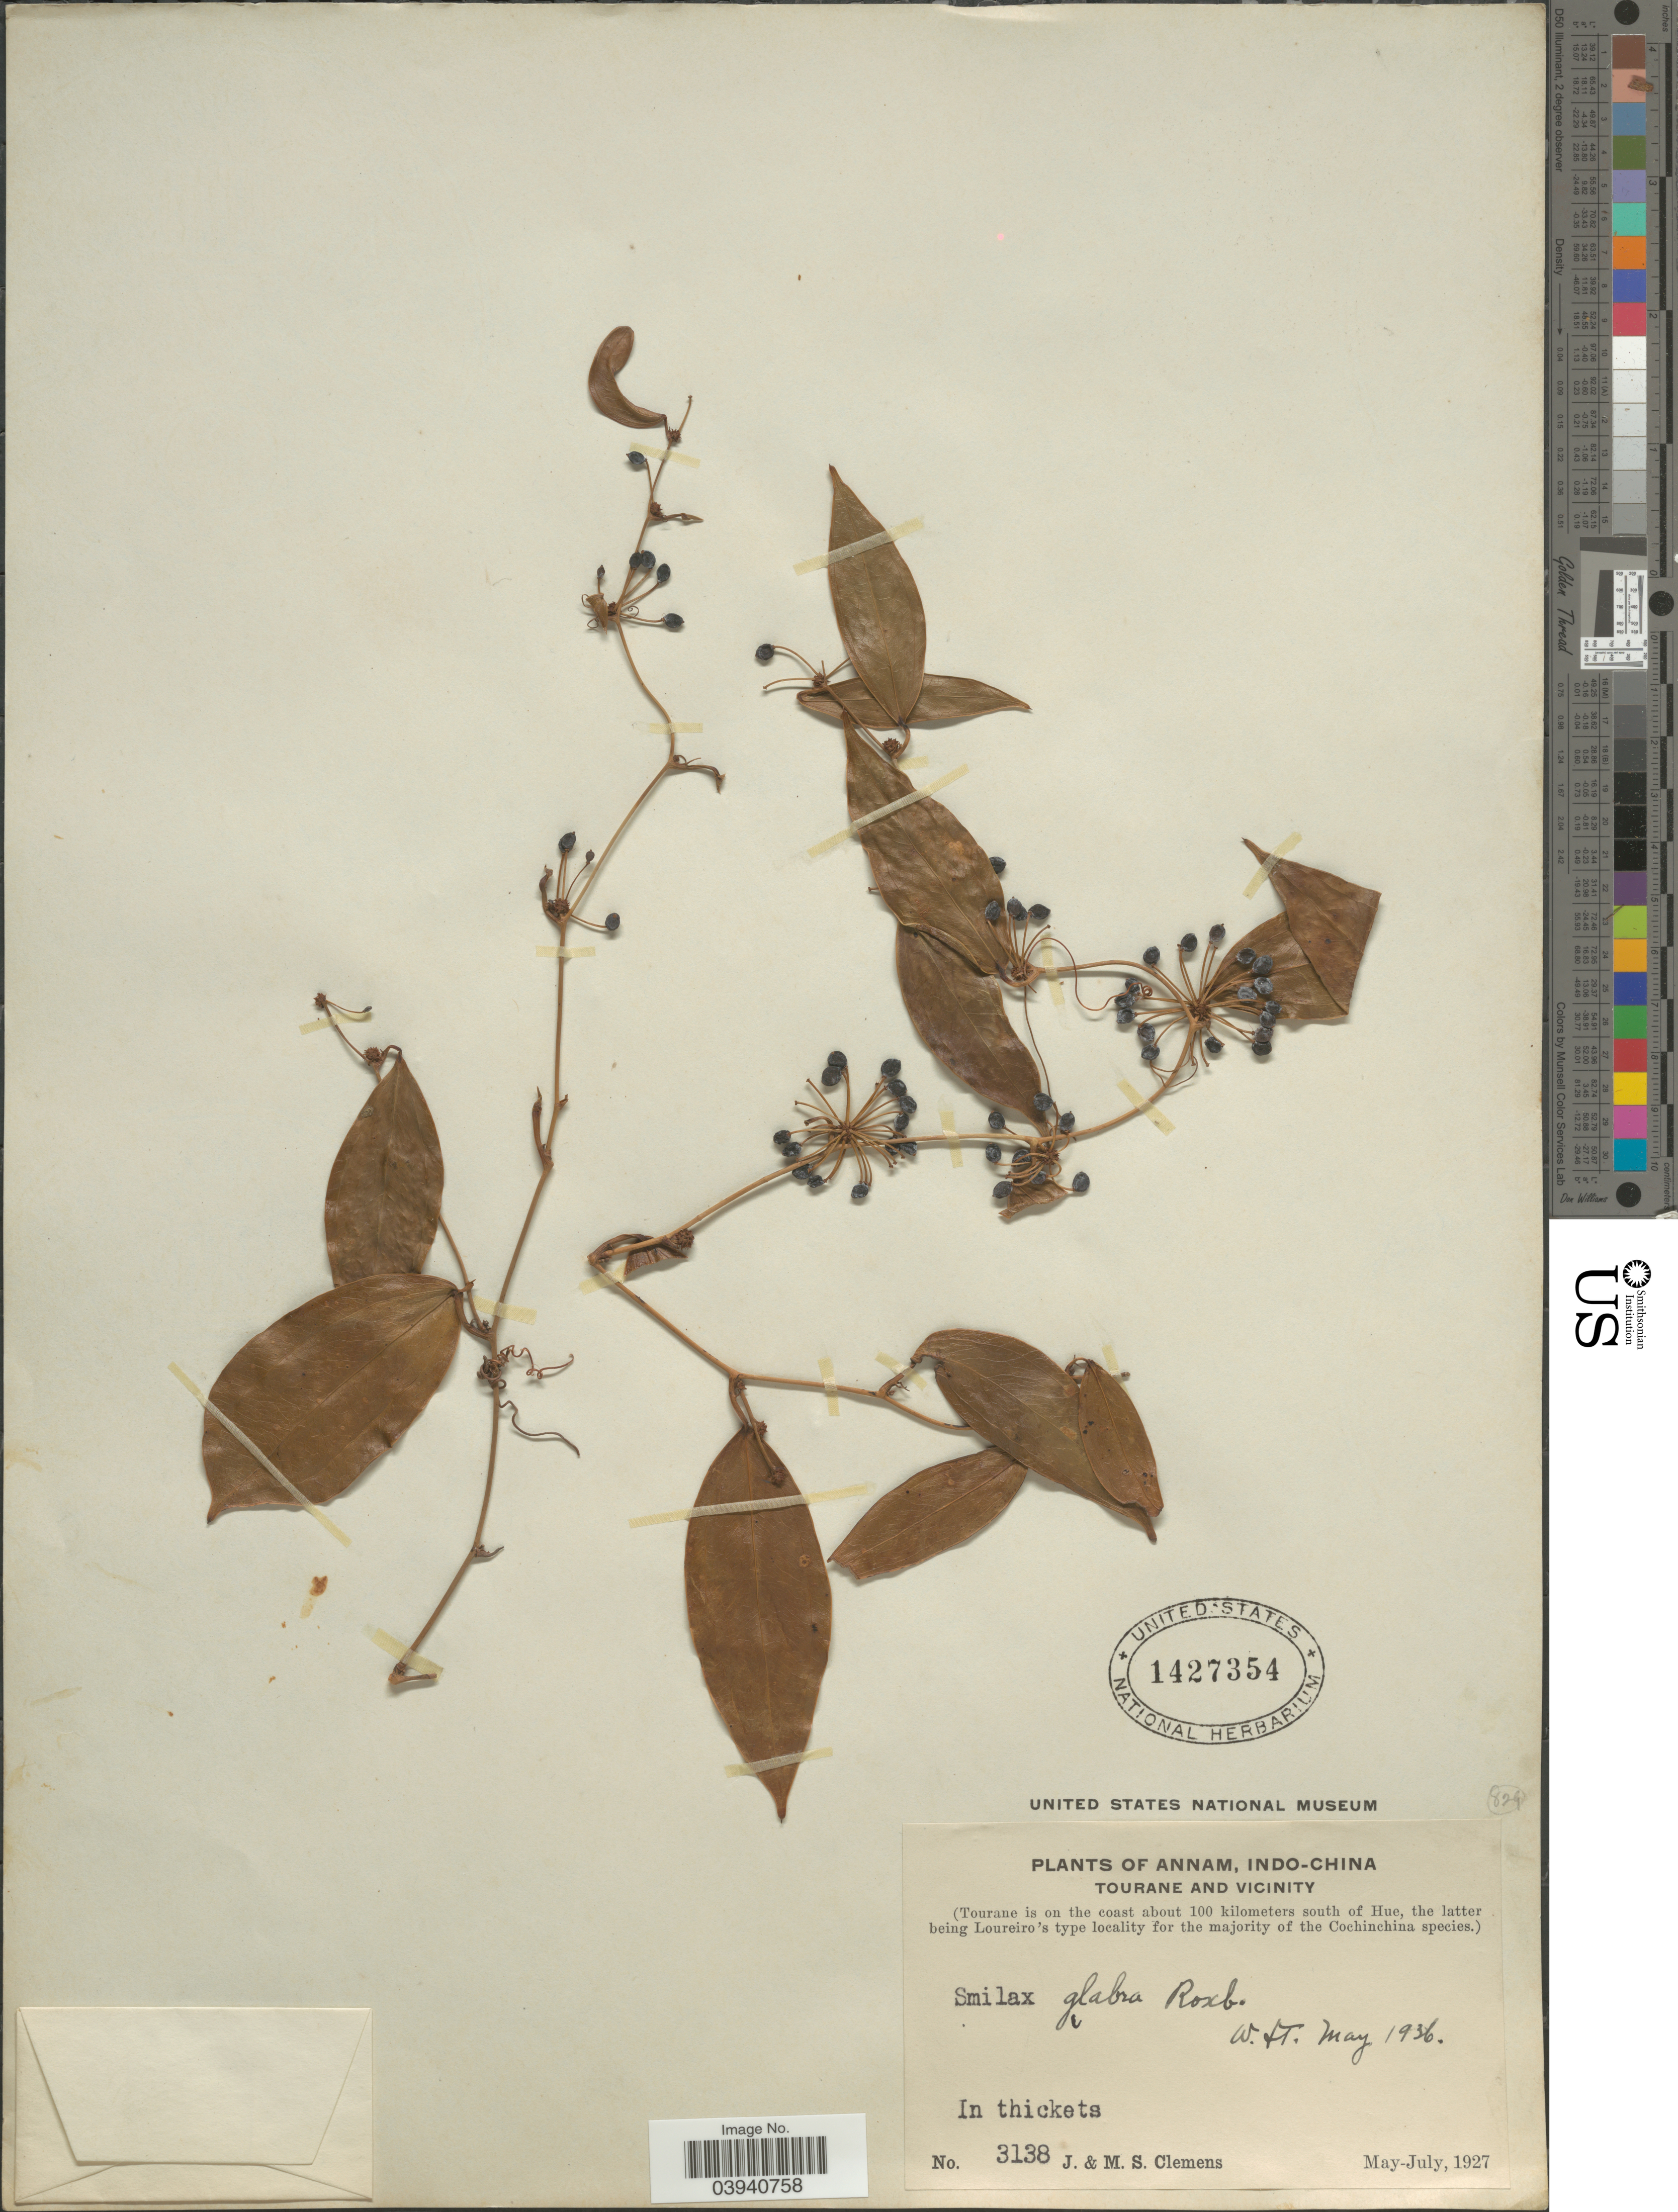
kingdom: Plantae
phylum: Tracheophyta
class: Liliopsida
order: Liliales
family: Smilacaceae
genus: Smilax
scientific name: Smilax glabra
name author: Roxb.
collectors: J. Clemens & M. S. Clemens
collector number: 3138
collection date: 1927-05/1927-07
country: Vietnam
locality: Annam, Indo-China. Tourane and vicinity. (Tourane is on the coast about 100 kilometers south of Hue).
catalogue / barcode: US 1427354